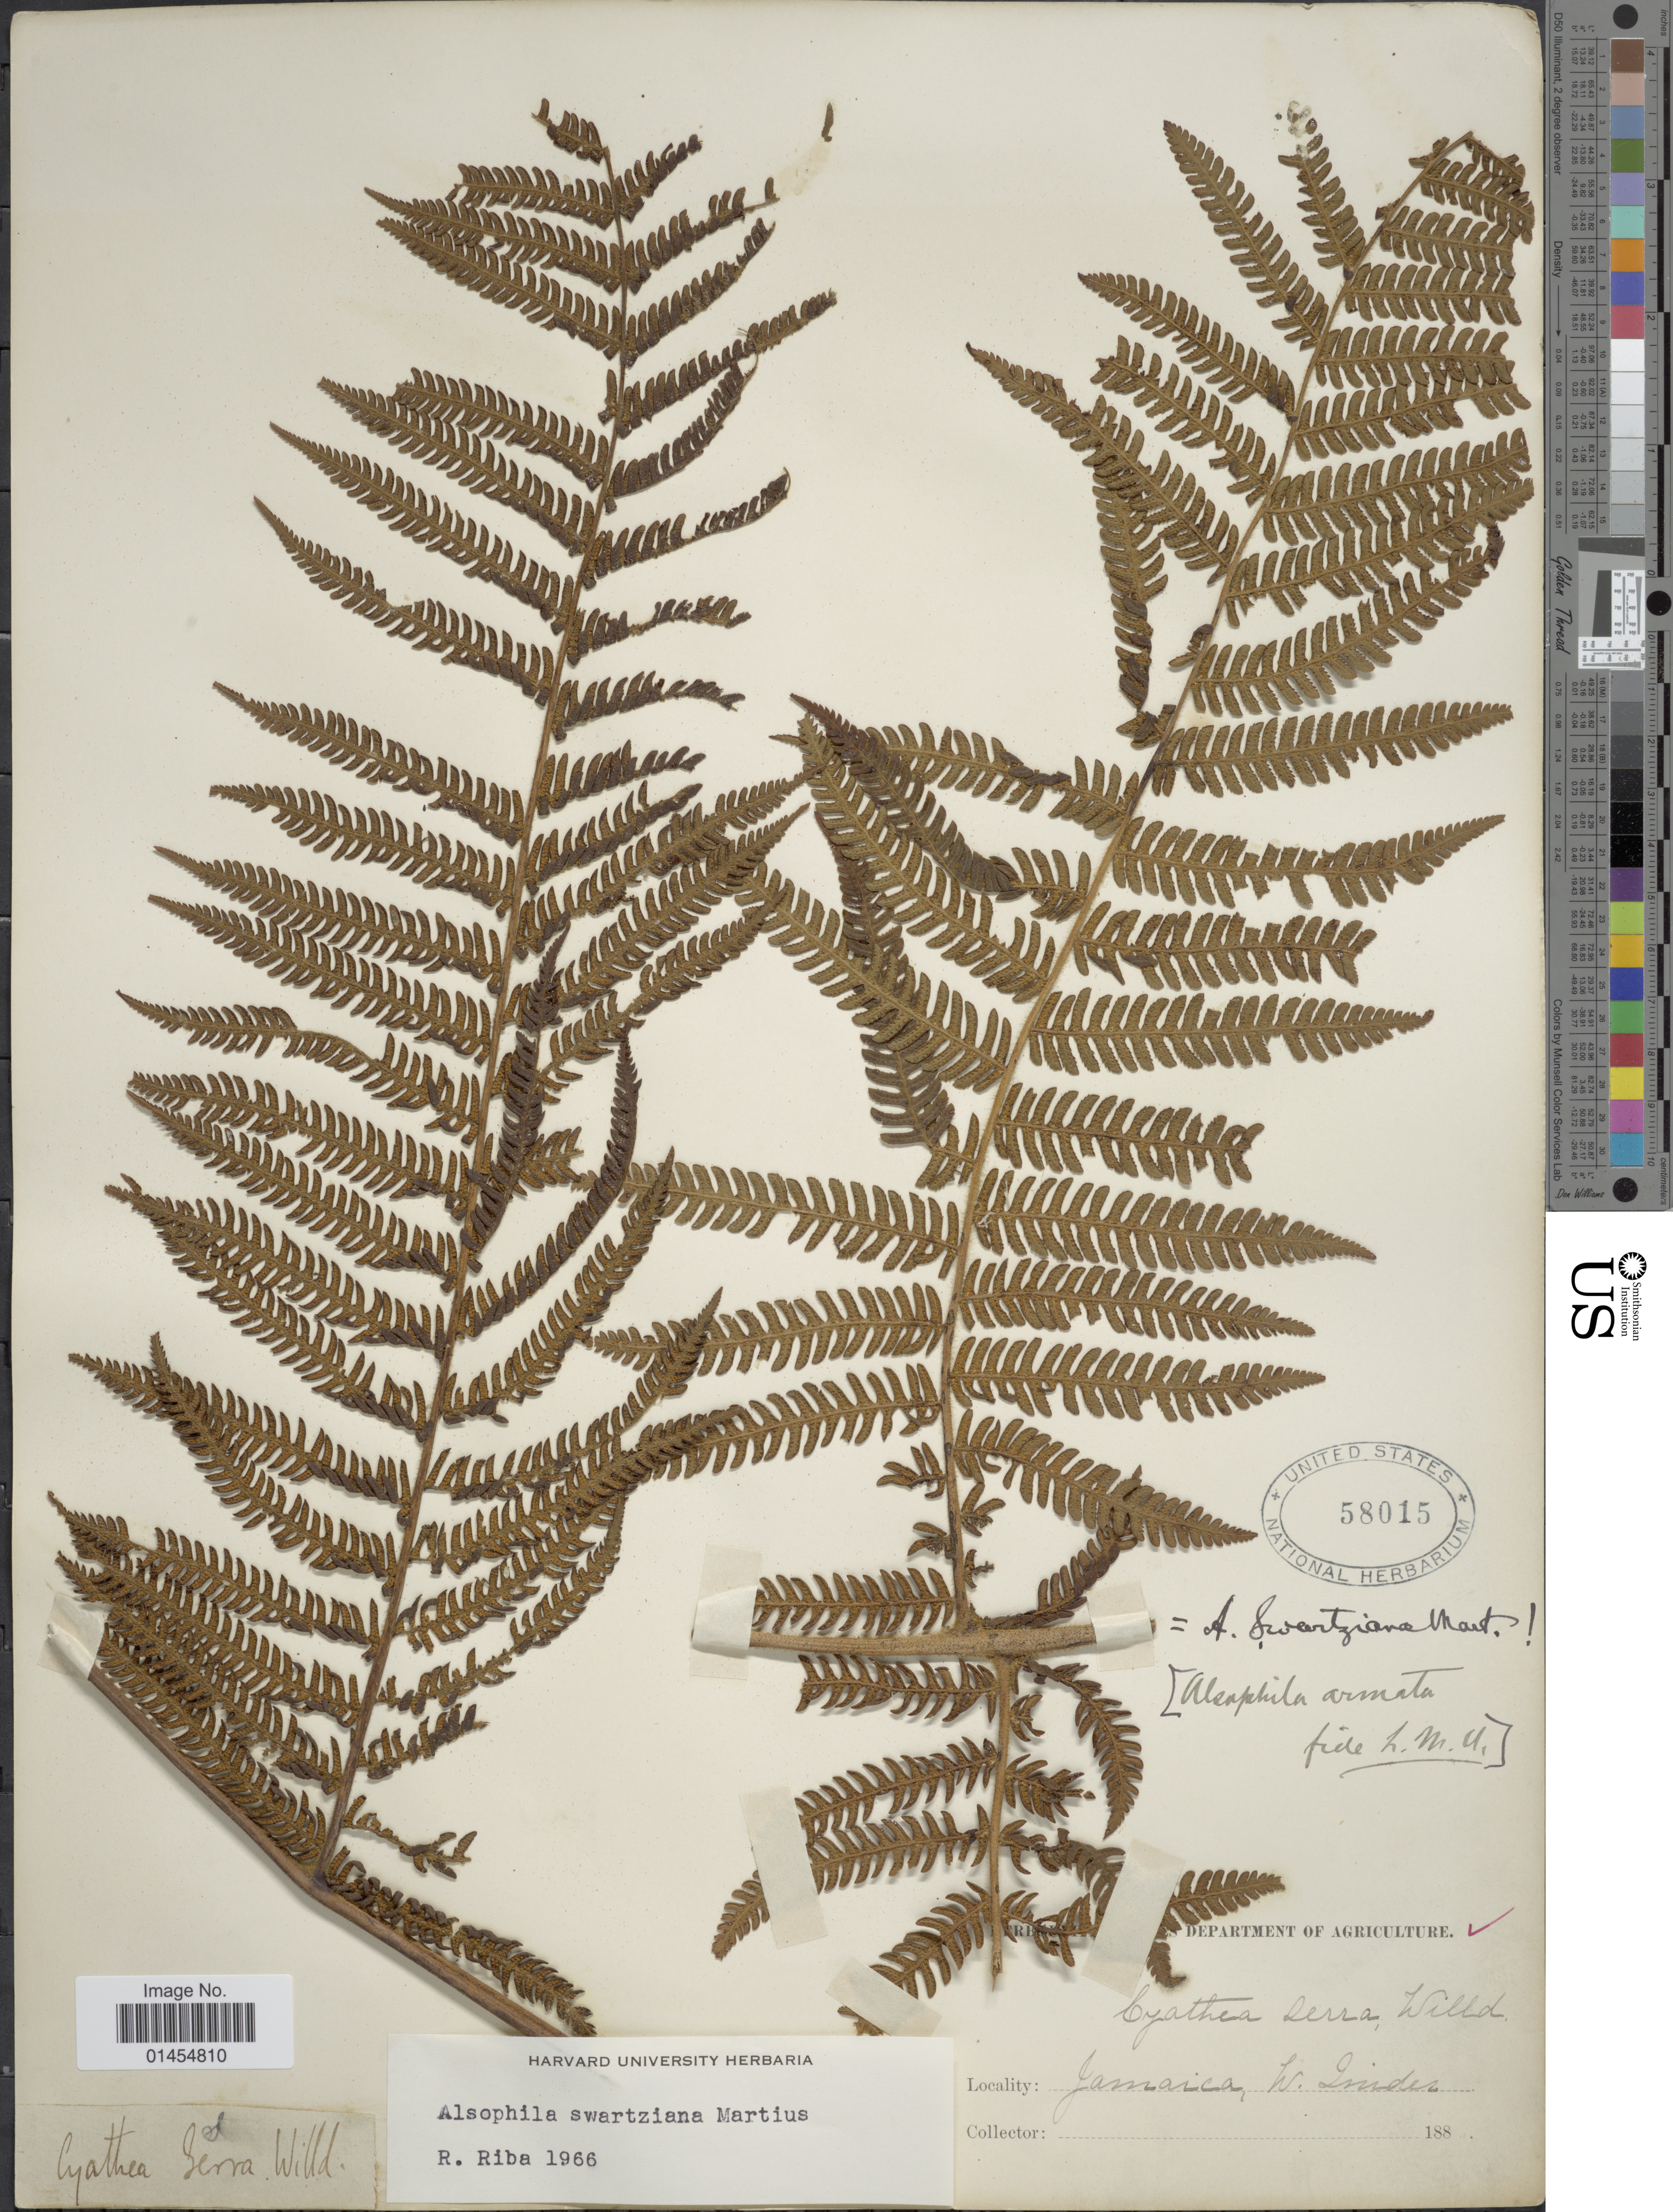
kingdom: Plantae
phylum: Tracheophyta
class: Polypodiopsida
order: Cyatheales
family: Cyatheaceae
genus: Alsophila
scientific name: Alsophila swartziana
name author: Mart.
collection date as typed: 188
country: Jamaica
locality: W. Indes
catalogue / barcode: US 58015